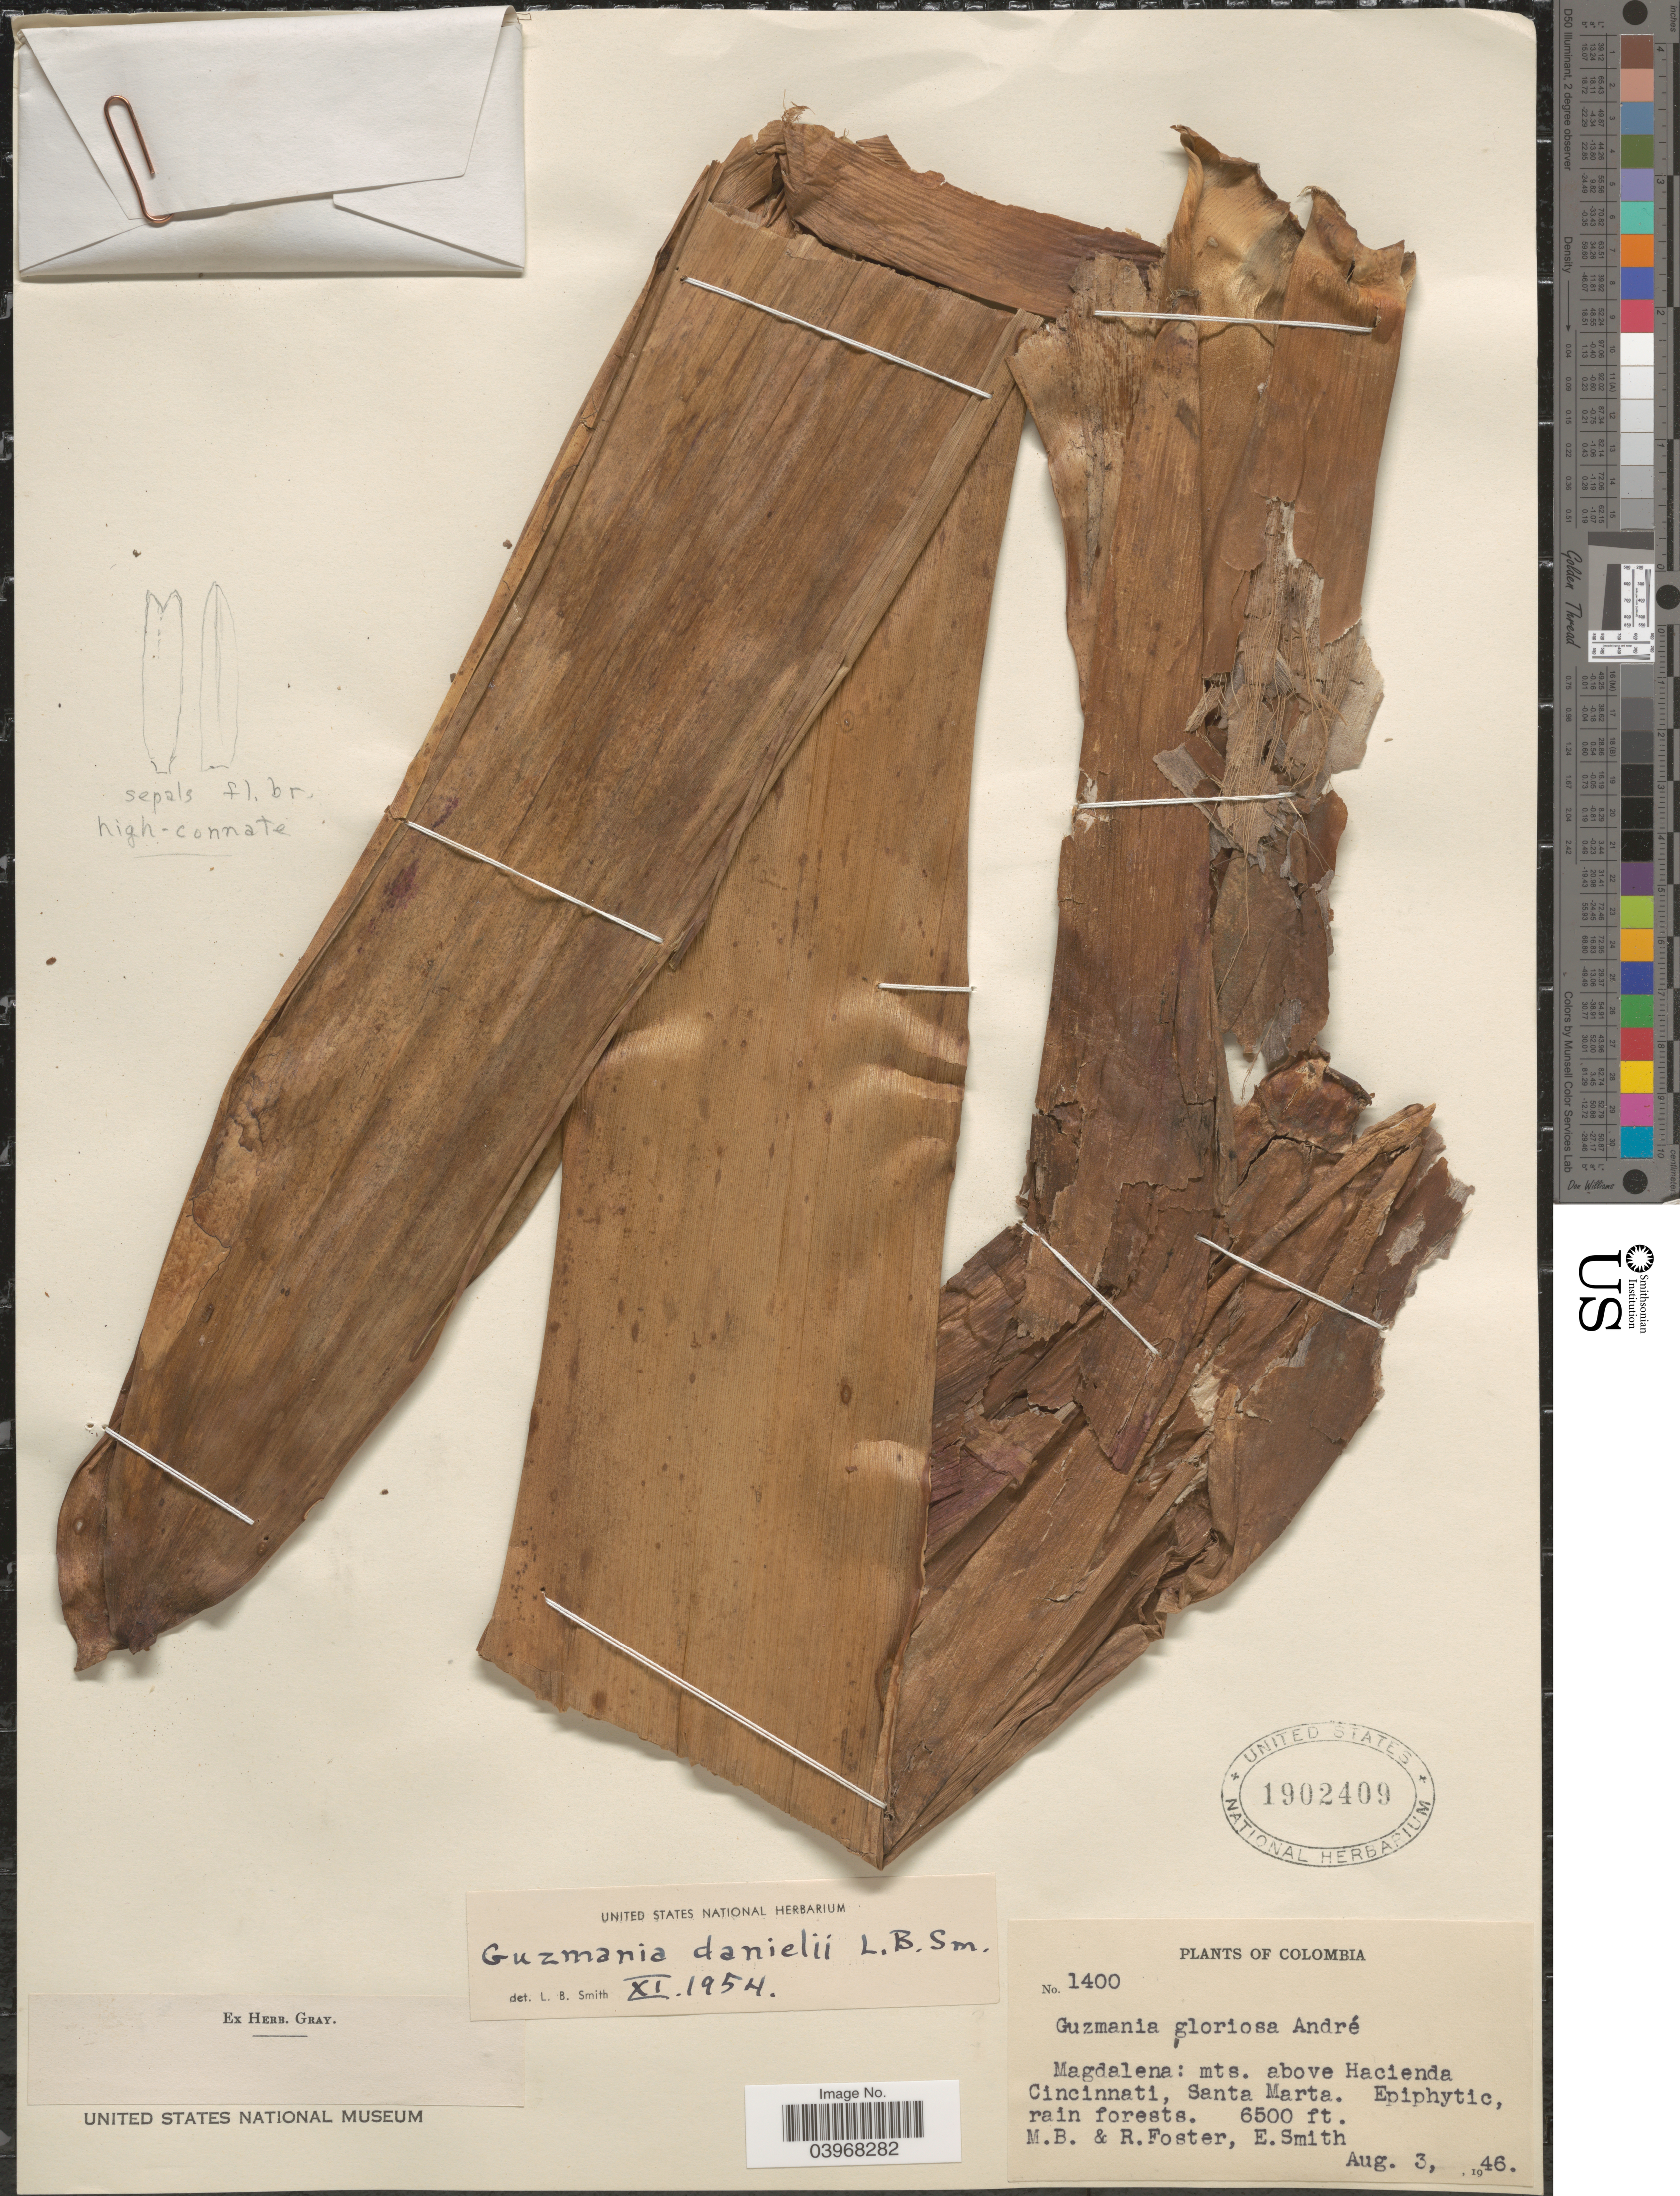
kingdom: Plantae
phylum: Tracheophyta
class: Liliopsida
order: Poales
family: Bromeliaceae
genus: Guzmania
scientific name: Guzmania danielii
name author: L.B. Sm.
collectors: M. B. Foster, R. Foster & E. Smith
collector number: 1400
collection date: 1946-08-03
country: Colombia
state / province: Magdalena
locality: Mts. above Hacienda Cincinnati, Santa Marta.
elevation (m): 1981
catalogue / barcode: US 1902409